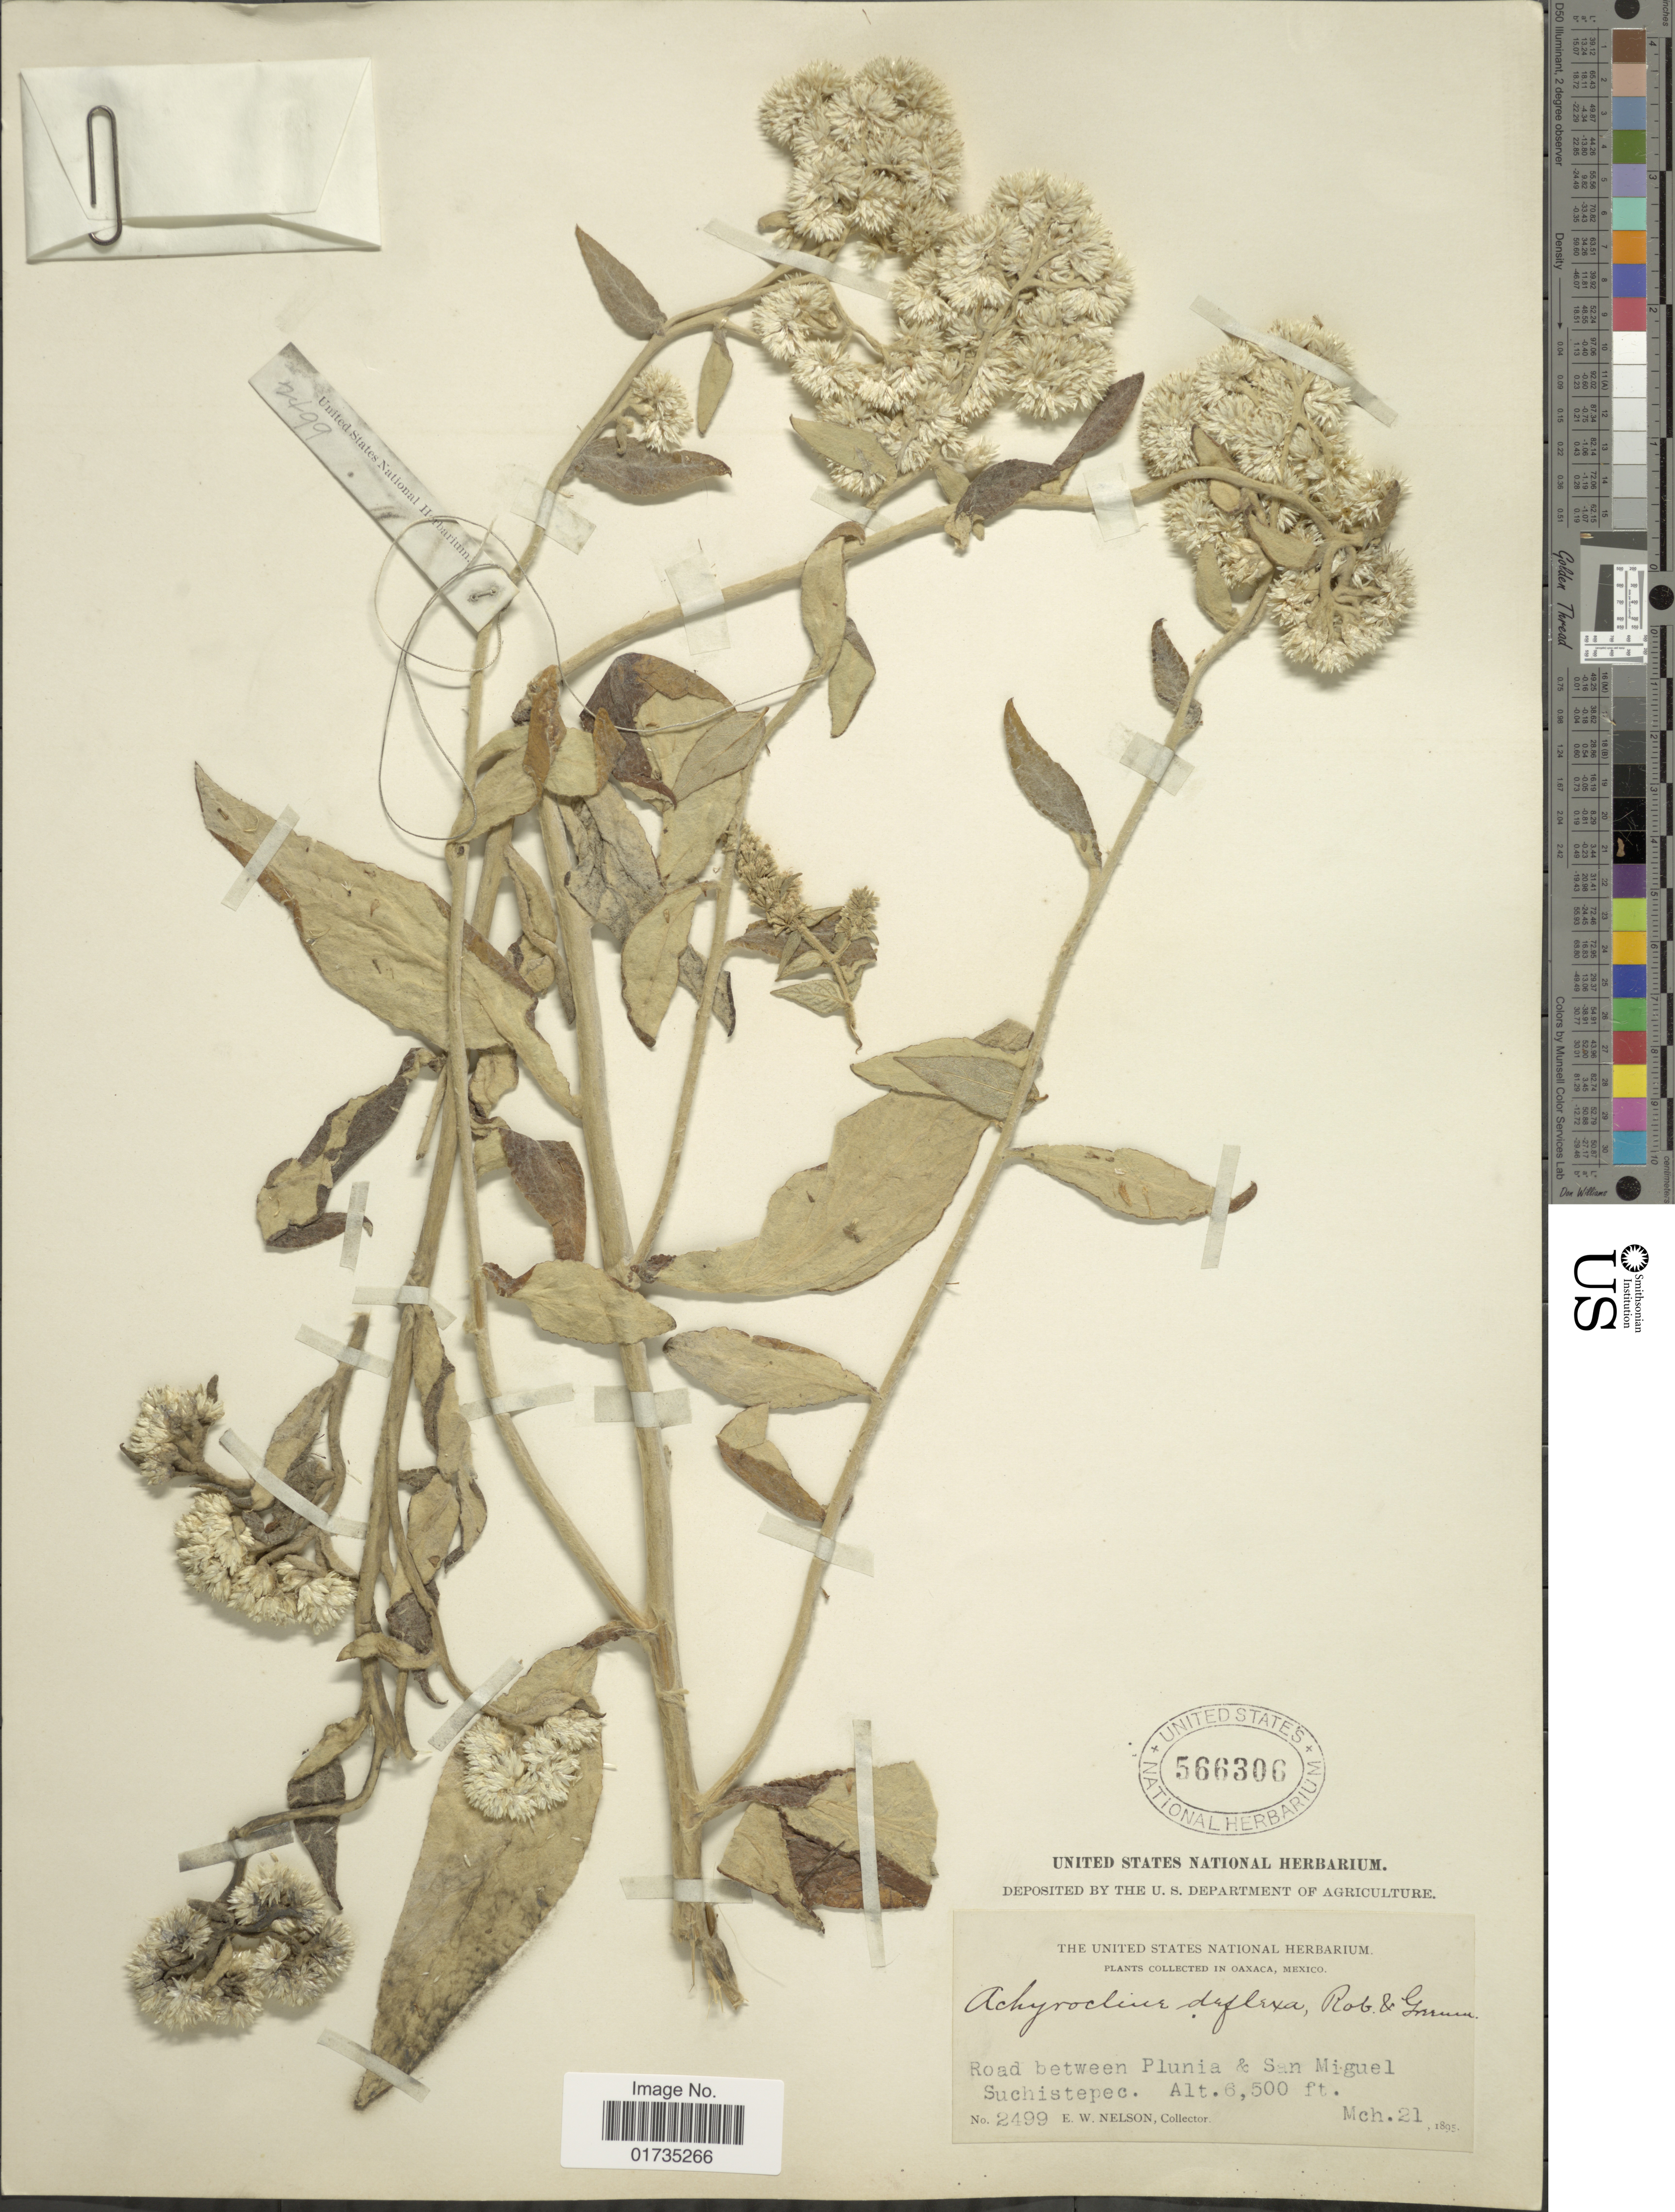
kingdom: Plantae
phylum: Tracheophyta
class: Magnoliopsida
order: Asterales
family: Asteraceae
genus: Achyrocline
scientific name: Achyrocline deflexa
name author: B.L. Rob. & Greenm.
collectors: E. W. Nelson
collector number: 2499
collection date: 1895-03-21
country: Mexico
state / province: Oaxaca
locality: Oaxaca, Mexico. Road between Plunia & San Miguel Suchistepec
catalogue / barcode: US 506306